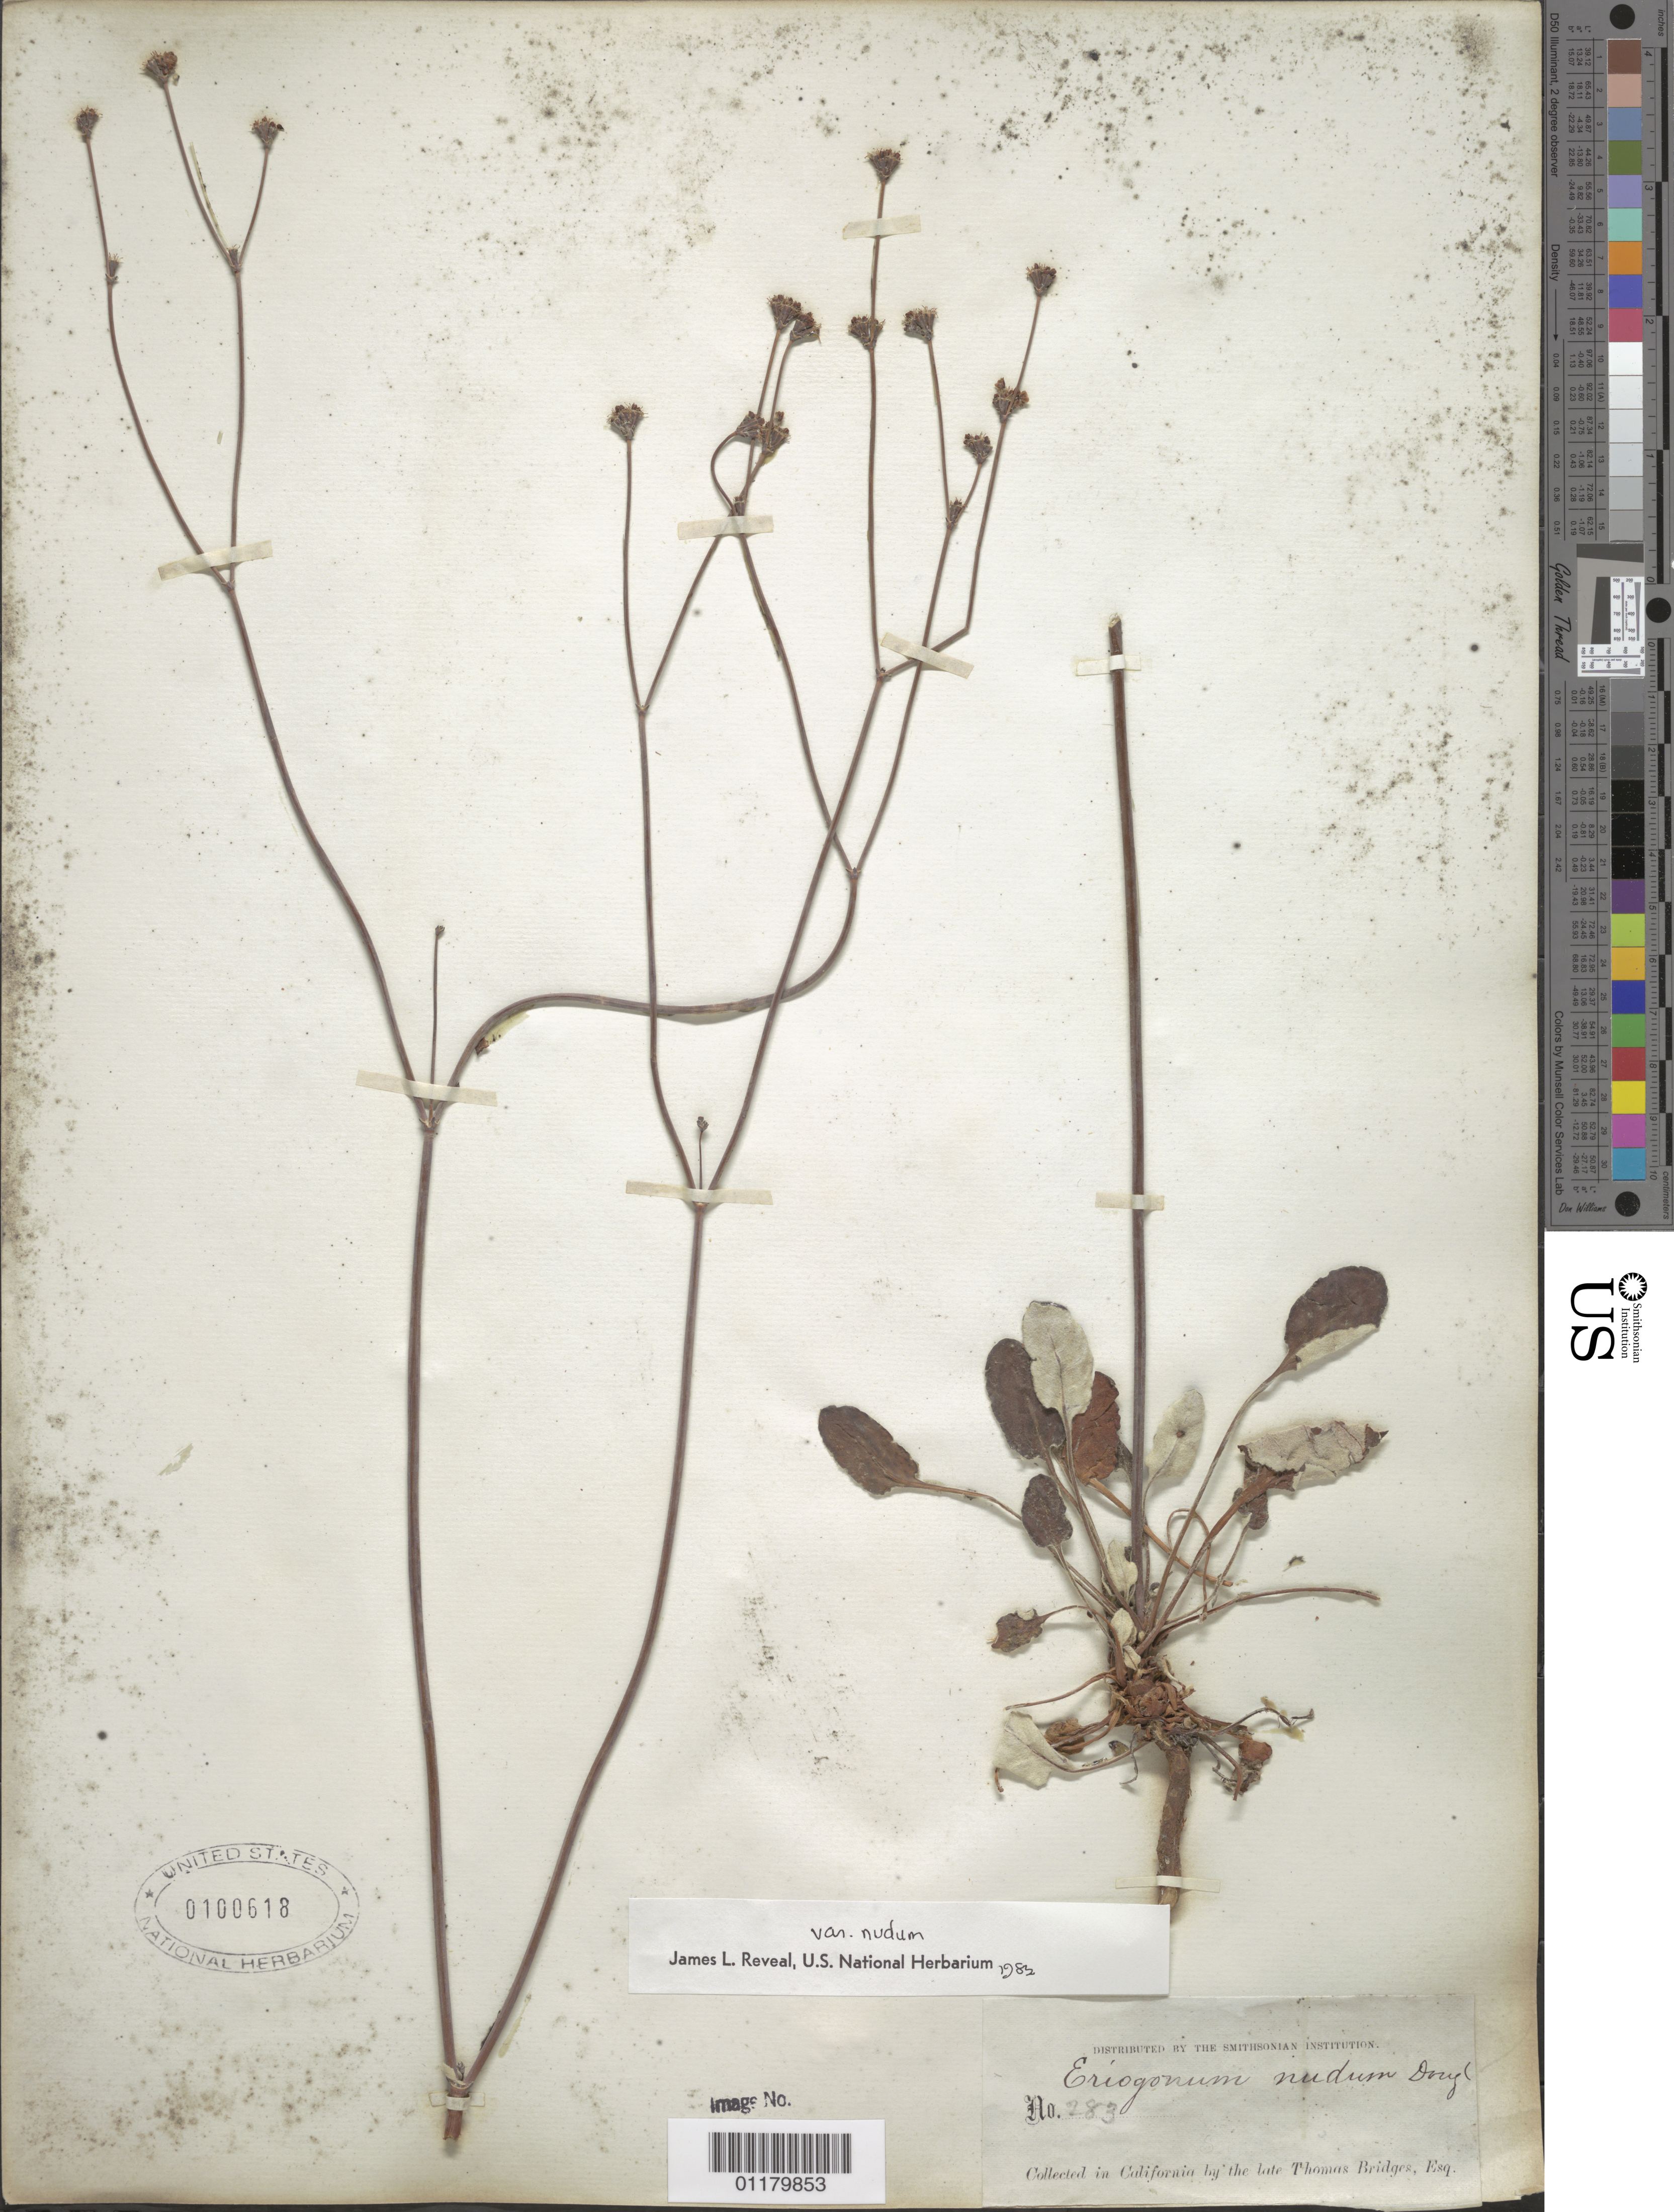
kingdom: Plantae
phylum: Tracheophyta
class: Magnoliopsida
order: Caryophyllales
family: Polygonaceae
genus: Eriogonum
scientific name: Eriogonum nudum var. nudum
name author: Douglas ex Benth.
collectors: T. Bridges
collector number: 283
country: United States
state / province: California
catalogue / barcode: US 100618